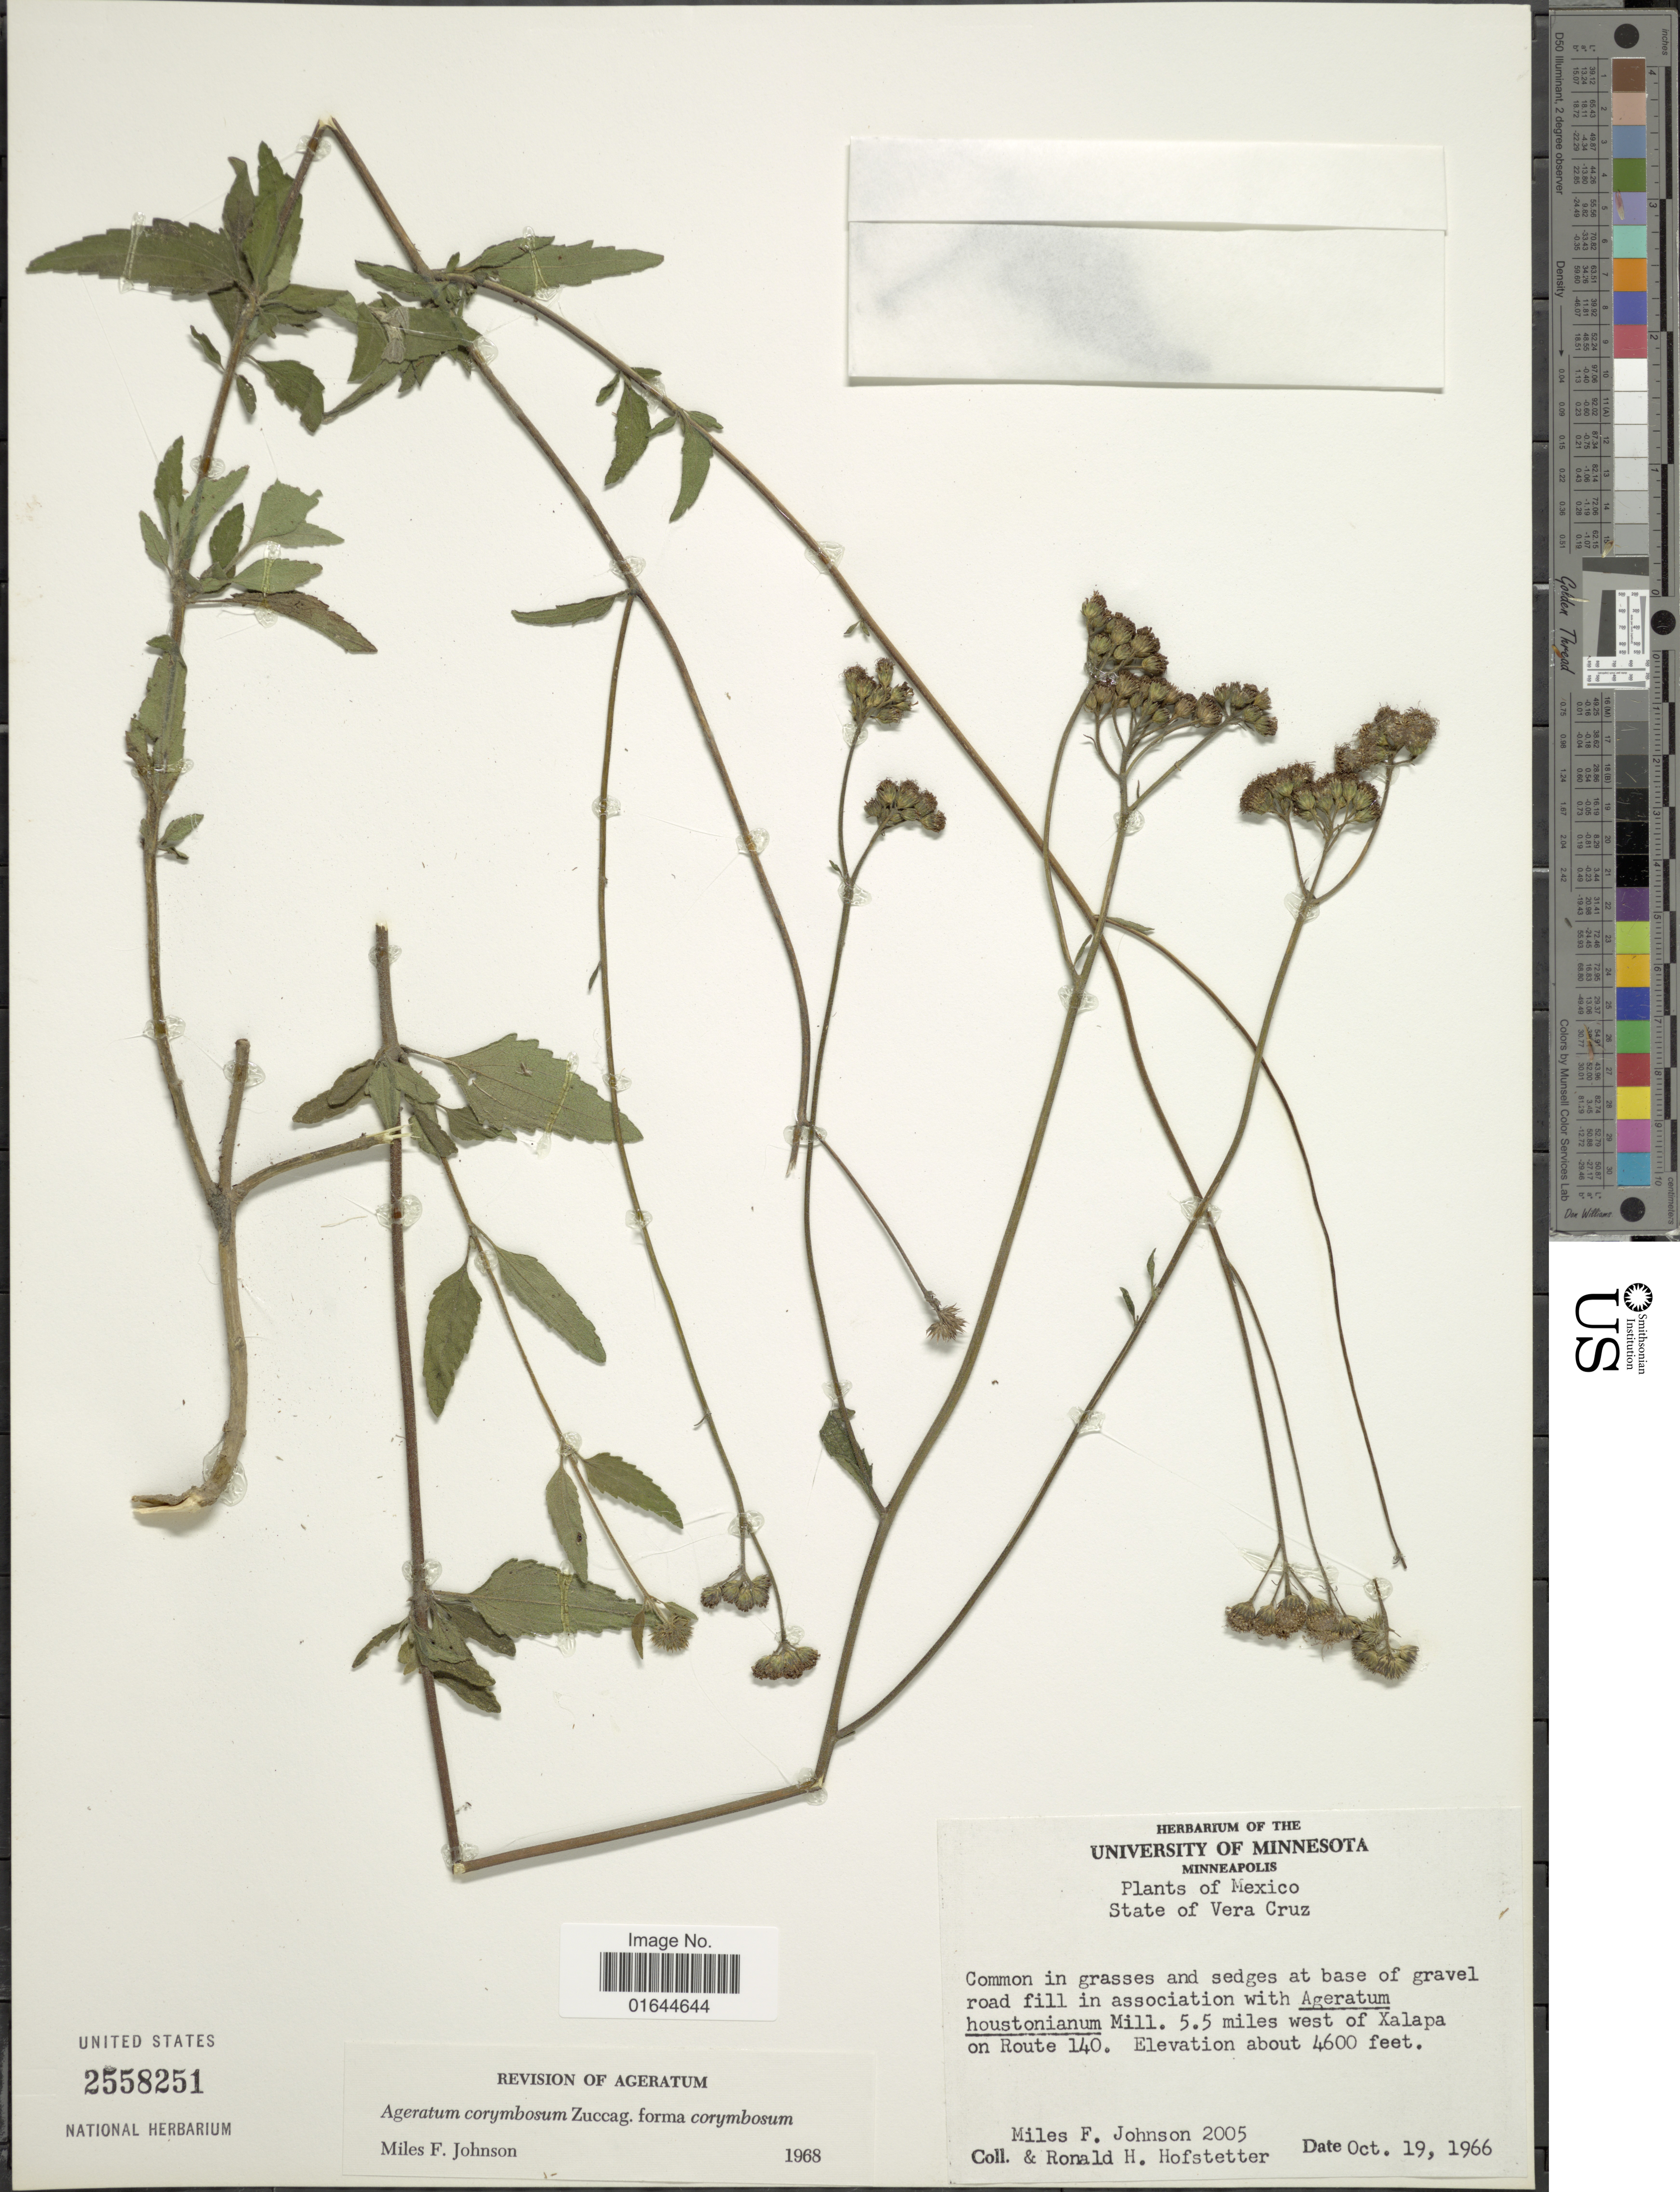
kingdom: Plantae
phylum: Tracheophyta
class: Magnoliopsida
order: Asterales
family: Asteraceae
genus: Ageratum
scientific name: Ageratum corymbosum f. corymbosum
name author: Zuccagni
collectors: M. F. Johnson & R. Hofstetter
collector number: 2005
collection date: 1966-10-19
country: Mexico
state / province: Veracruz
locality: Mexico, State of Vera Cruz, 5.5 miles west of Xalapa on Route 140.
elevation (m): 1402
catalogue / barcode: US 2558251